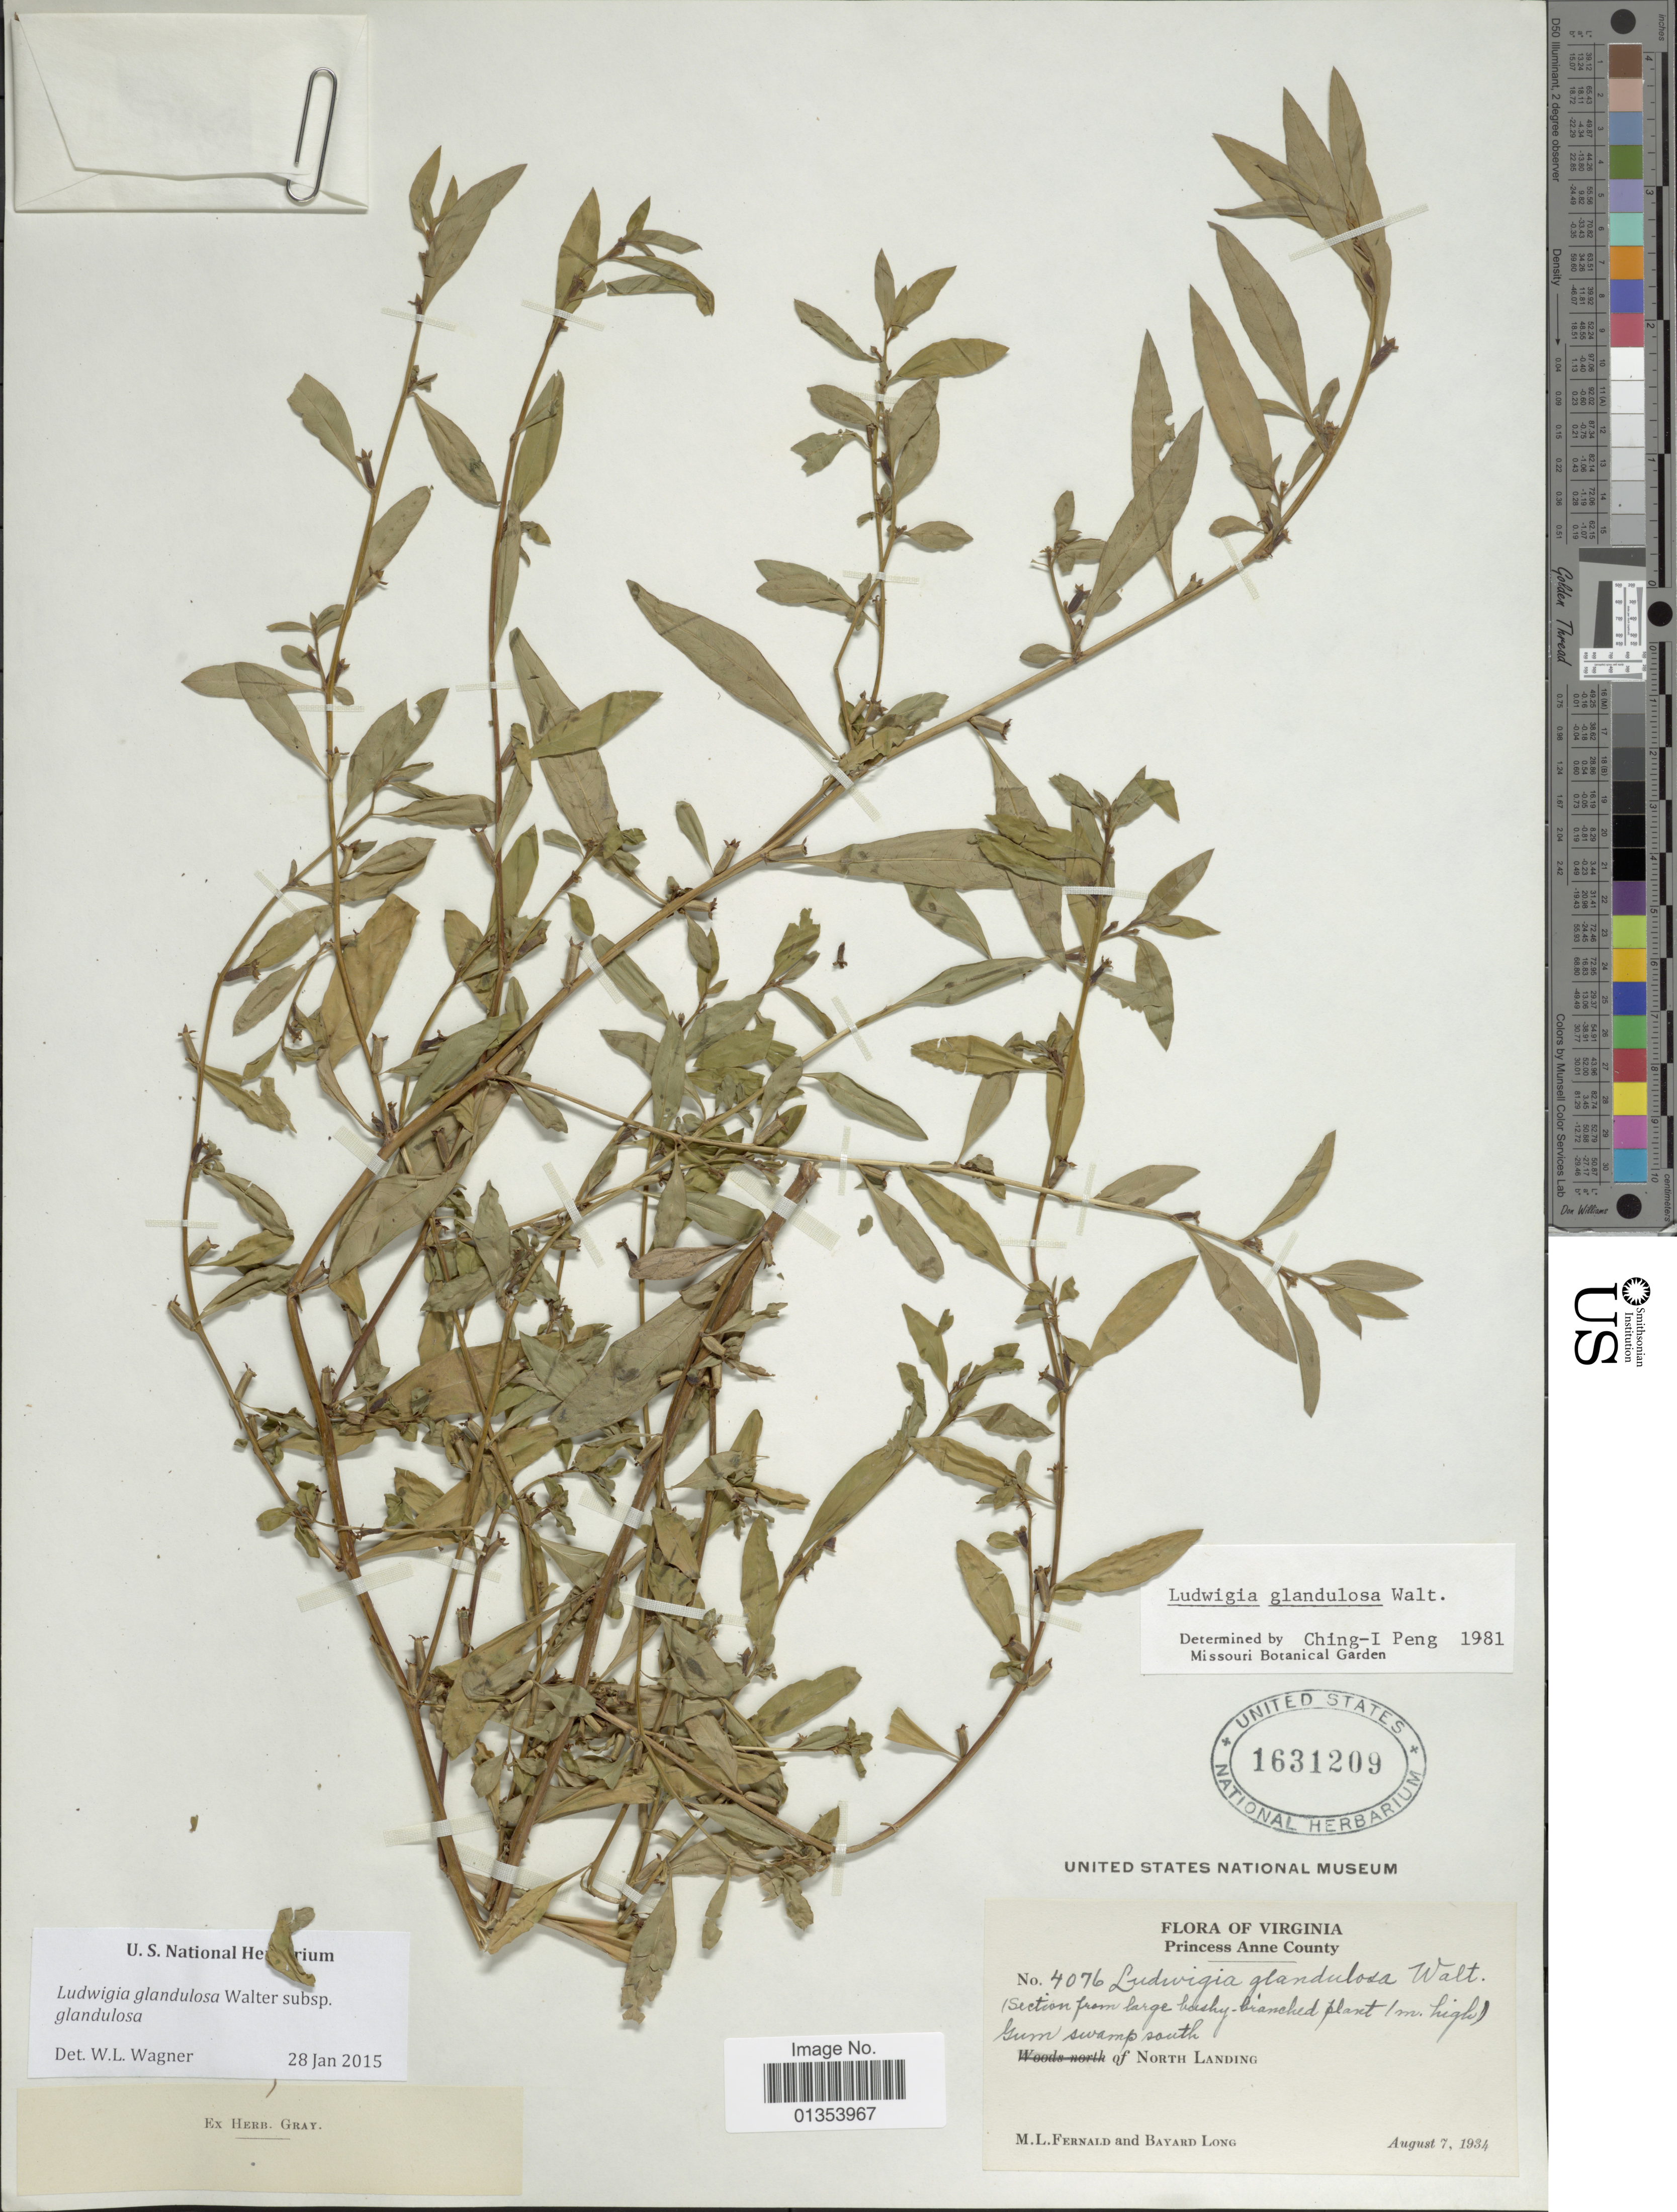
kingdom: Plantae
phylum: Tracheophyta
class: Magnoliopsida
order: Myrtales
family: Onagraceae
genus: Ludwigia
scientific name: Ludwigia glandulosa subsp. glandulosa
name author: Walter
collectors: M. L. Fernald & B. Long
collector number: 4076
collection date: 1934-08-07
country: United States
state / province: Virginia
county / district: City of Virginia Beach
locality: North Landing. Princess Anne (=historic county name) County.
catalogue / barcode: US 1631209